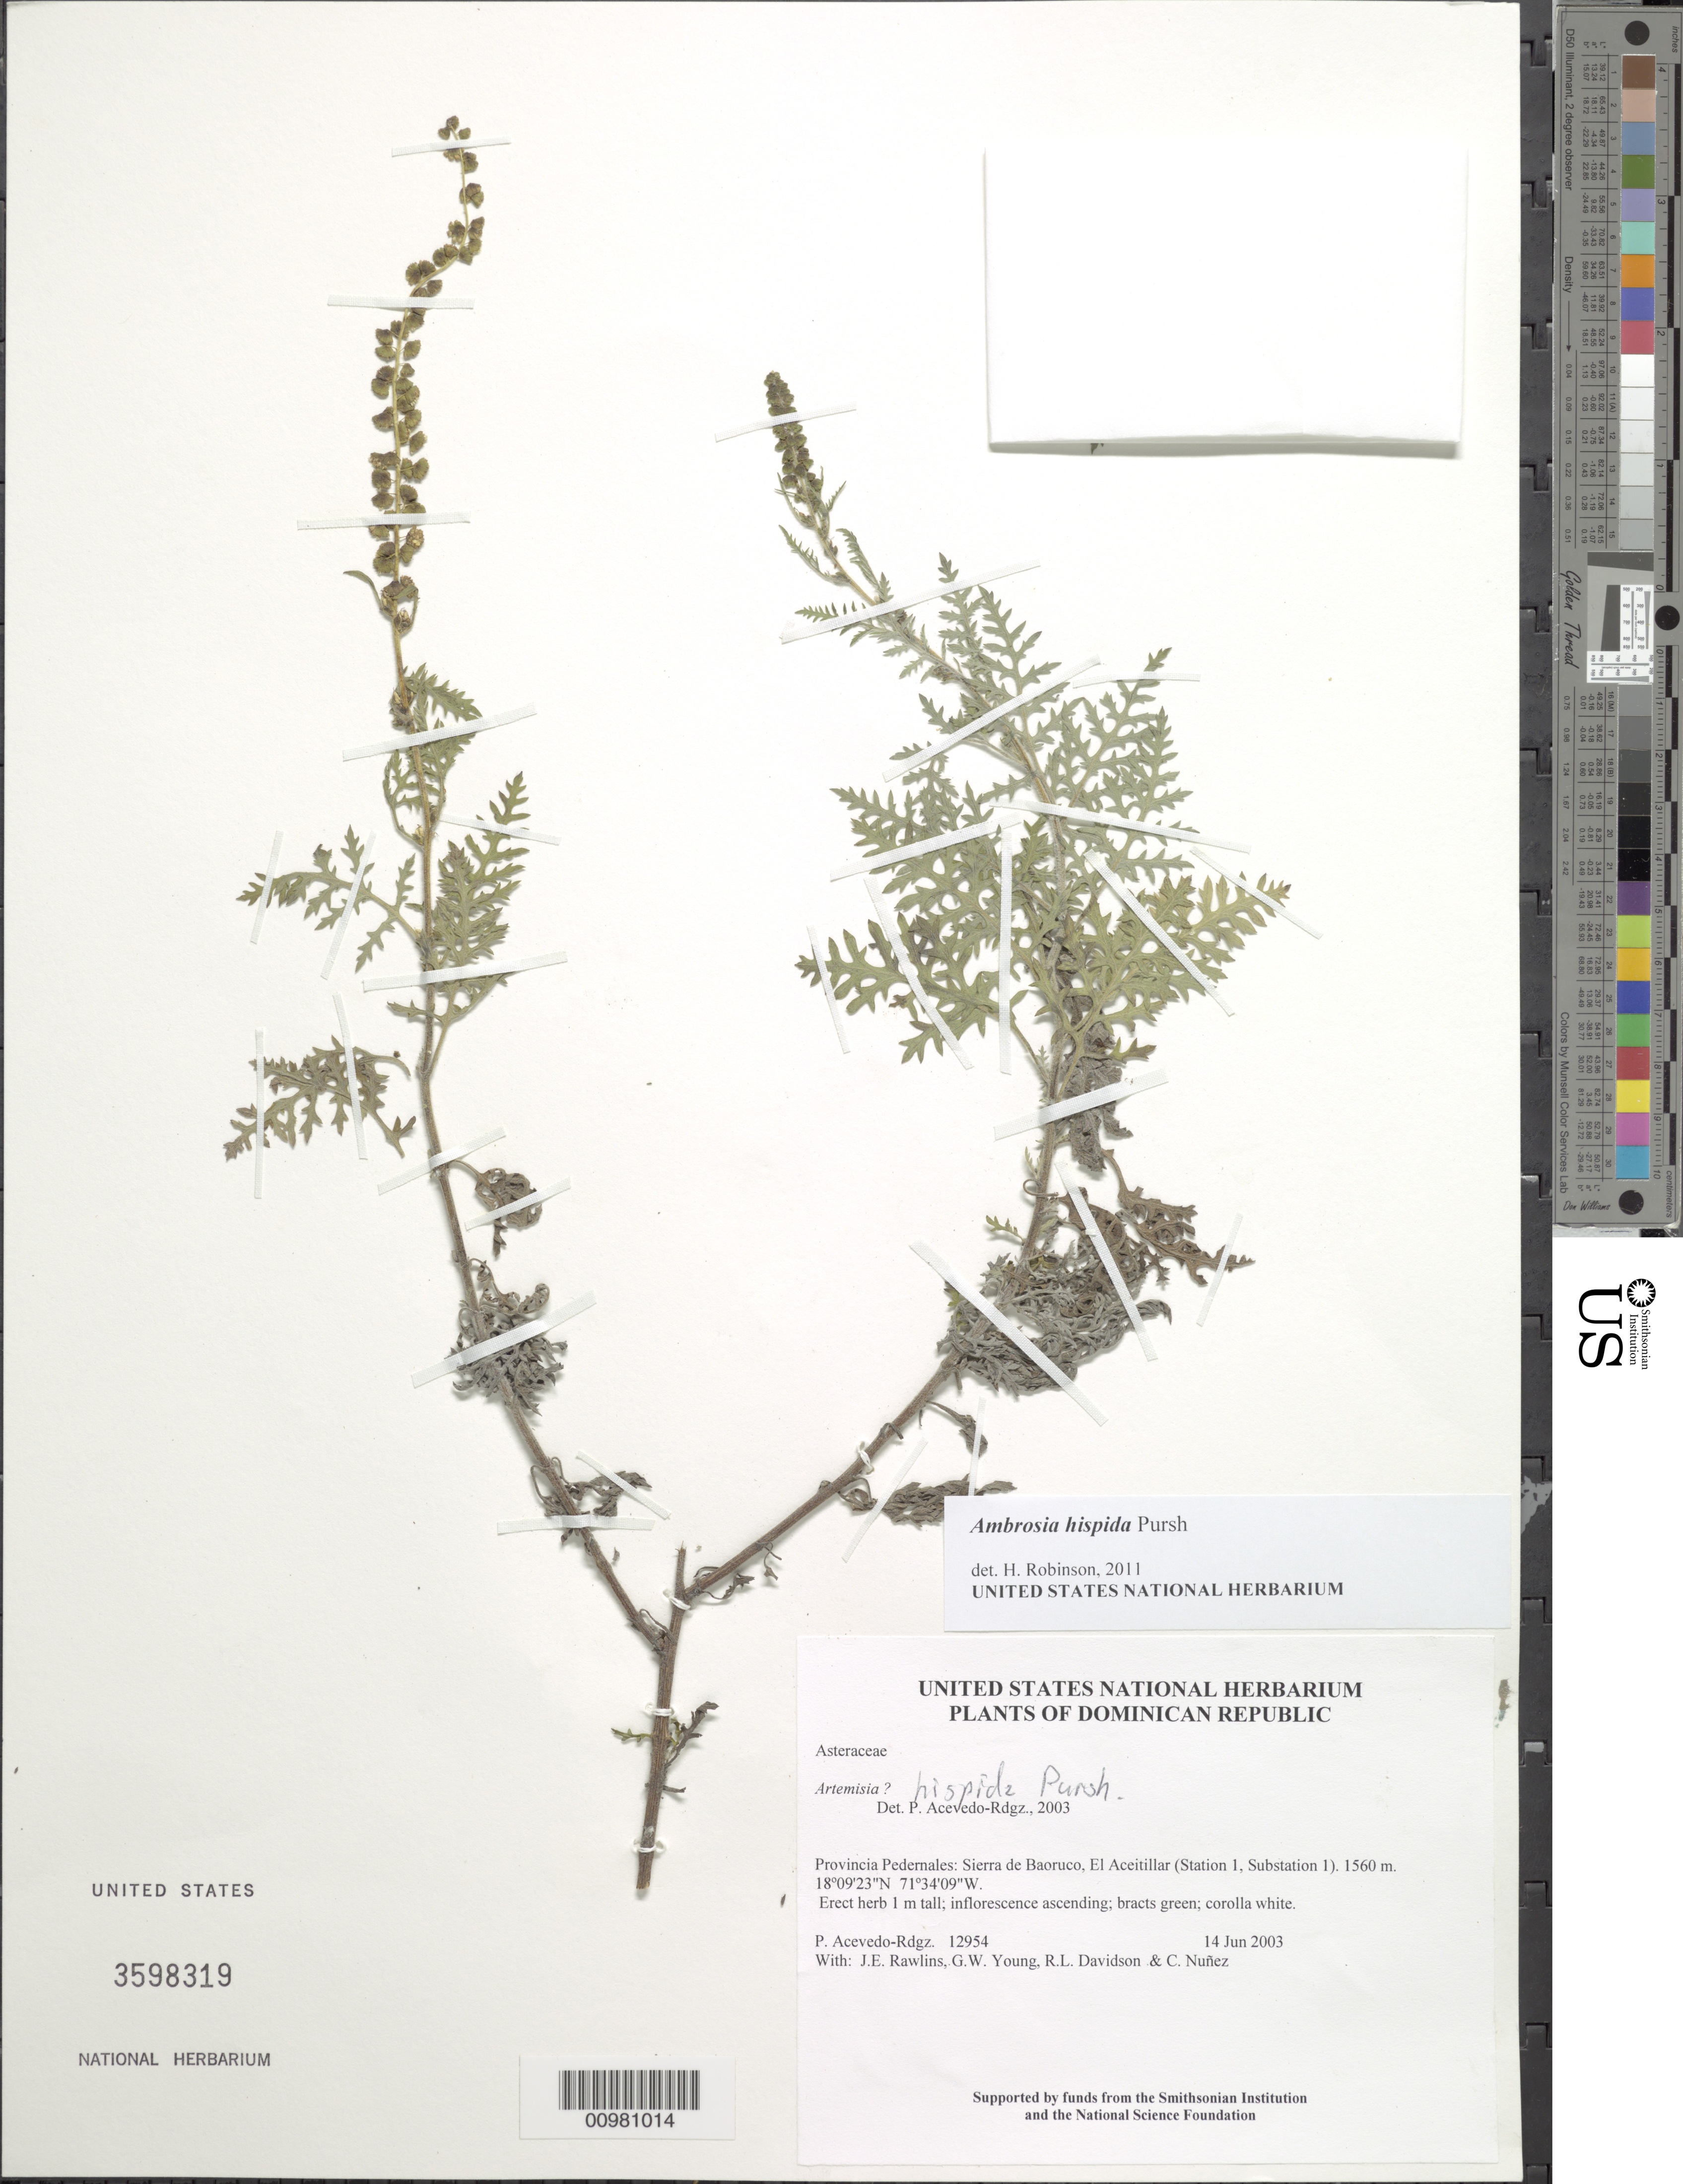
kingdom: Plantae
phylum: Tracheophyta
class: Magnoliopsida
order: Asterales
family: Asteraceae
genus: Artemisia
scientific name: Artemisia hispida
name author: Pursh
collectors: P. Acevedo-Rodr., J. Rawlins, G. Young, R. Davidson & C. Nunez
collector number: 12954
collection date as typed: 14 Jun 2003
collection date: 2003-06-14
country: Dominican Republic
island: Hispaniola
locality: Provincia Pedernales: Sierra de Baoruco, El Aceitillar (Station 1, Substation 1).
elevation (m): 1560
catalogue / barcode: US 3598319